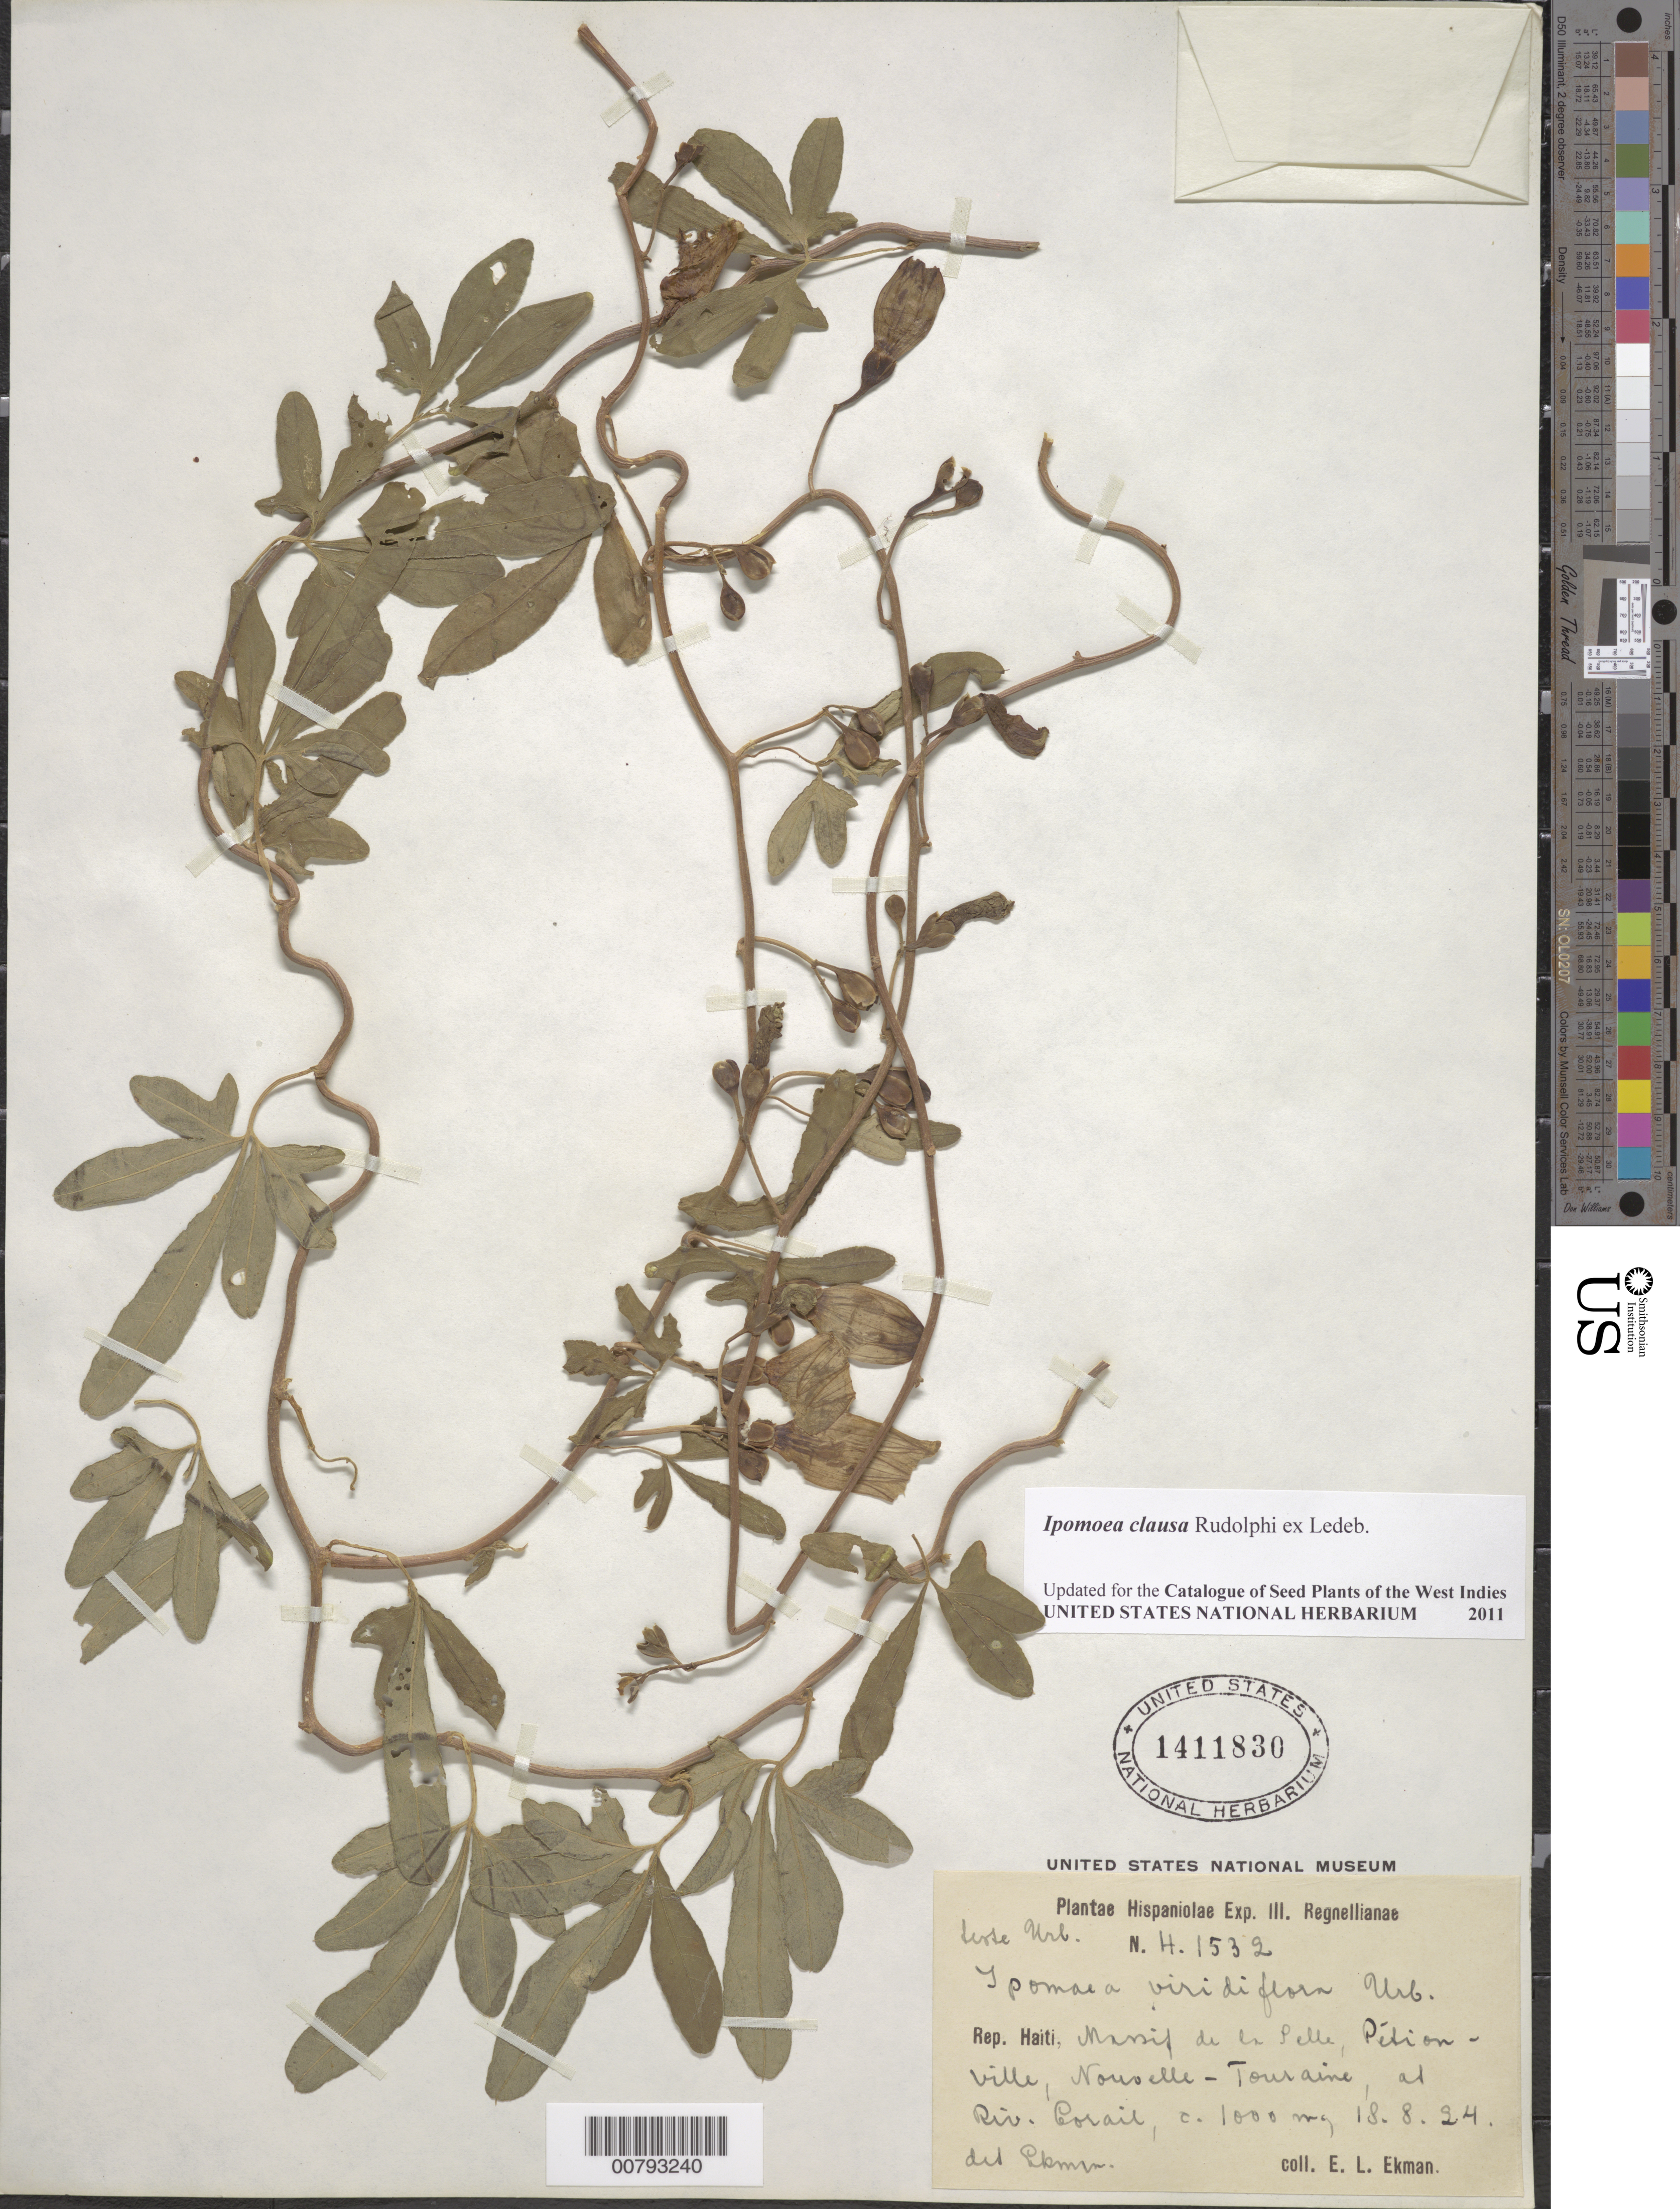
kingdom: Plantae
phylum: Tracheophyta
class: Magnoliopsida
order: Solanales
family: Convolvulaceae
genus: Ipomoea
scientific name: Ipomoea viridiflora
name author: Urb.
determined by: Ekman, E. L.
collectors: E. L. Ekman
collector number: H 1532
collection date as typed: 18 Aug 1924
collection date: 1924-08-18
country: Haiti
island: Hispaniola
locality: Massif de la Selle, Pétionville, Nouvelle-Touraine, at Riv. Corail.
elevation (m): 1000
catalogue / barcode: US 1411830